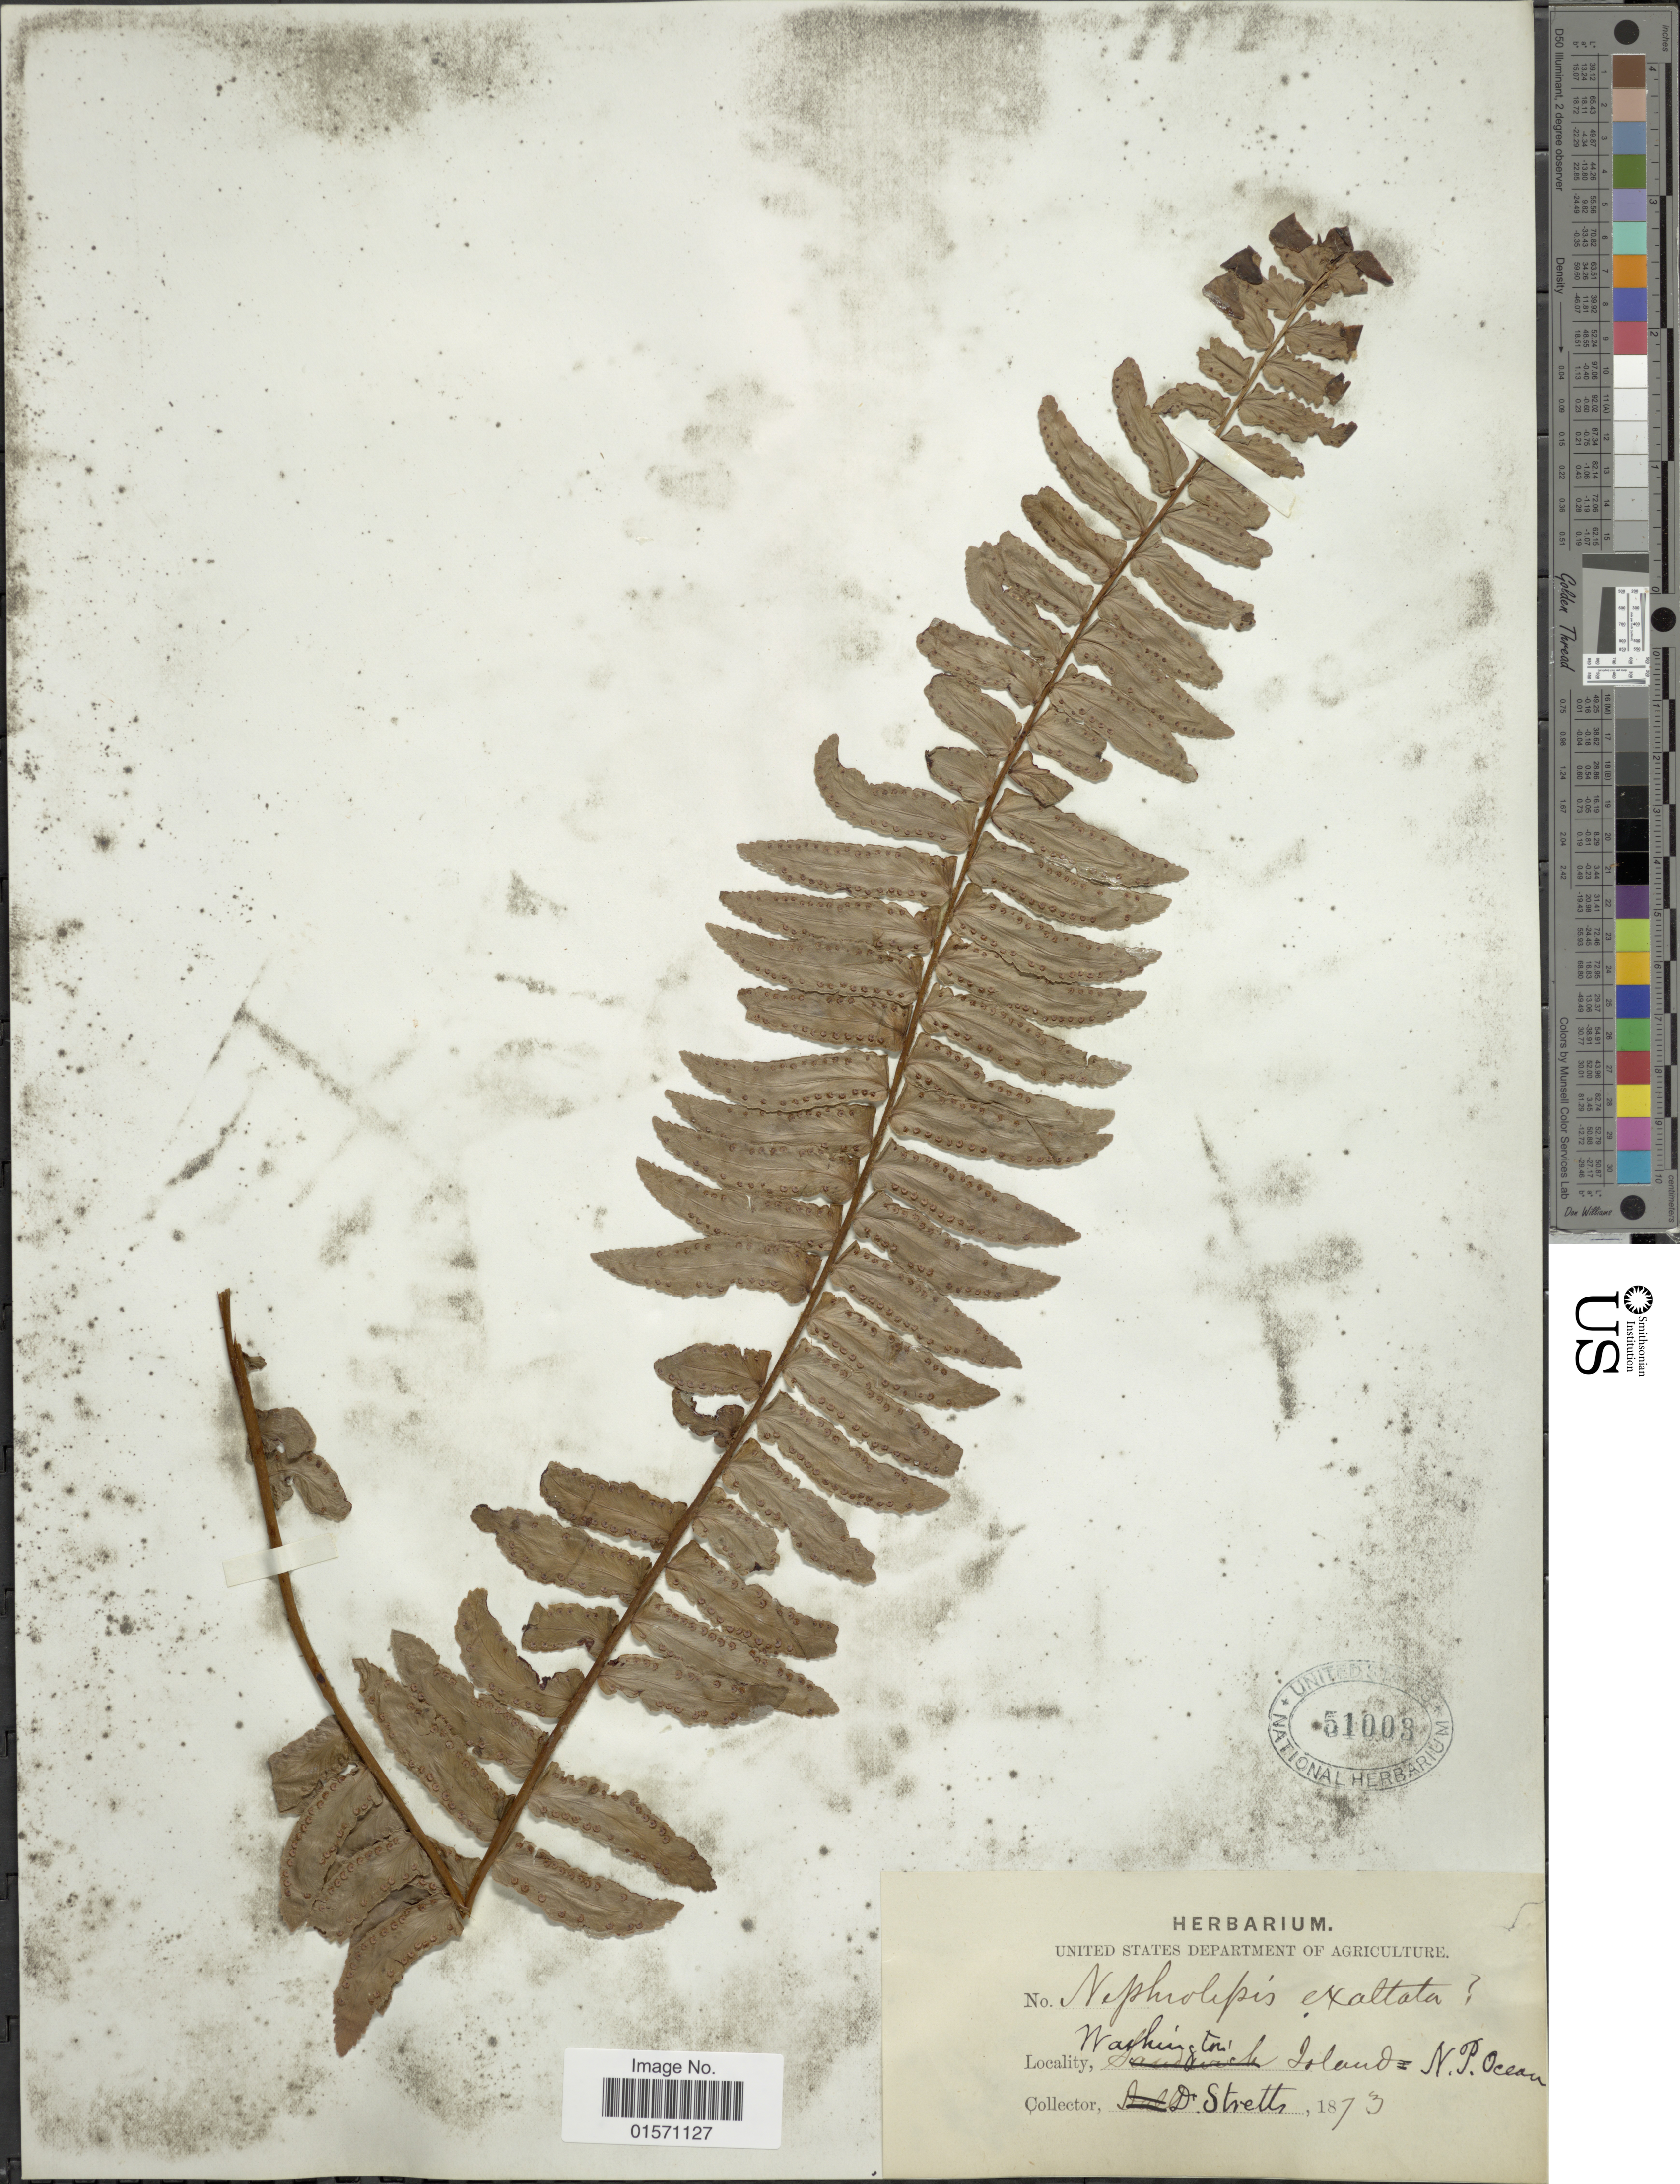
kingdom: Plantae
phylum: Tracheophyta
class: Polypodiopsida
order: Polypodiales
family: Nephrolepidaceae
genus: Nephrolepis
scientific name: Nephrolepis sp.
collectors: Stretts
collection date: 1873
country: Kiribati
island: Teraina [Washington]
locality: Washington Island. N.P. Ocean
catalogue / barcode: US 51003